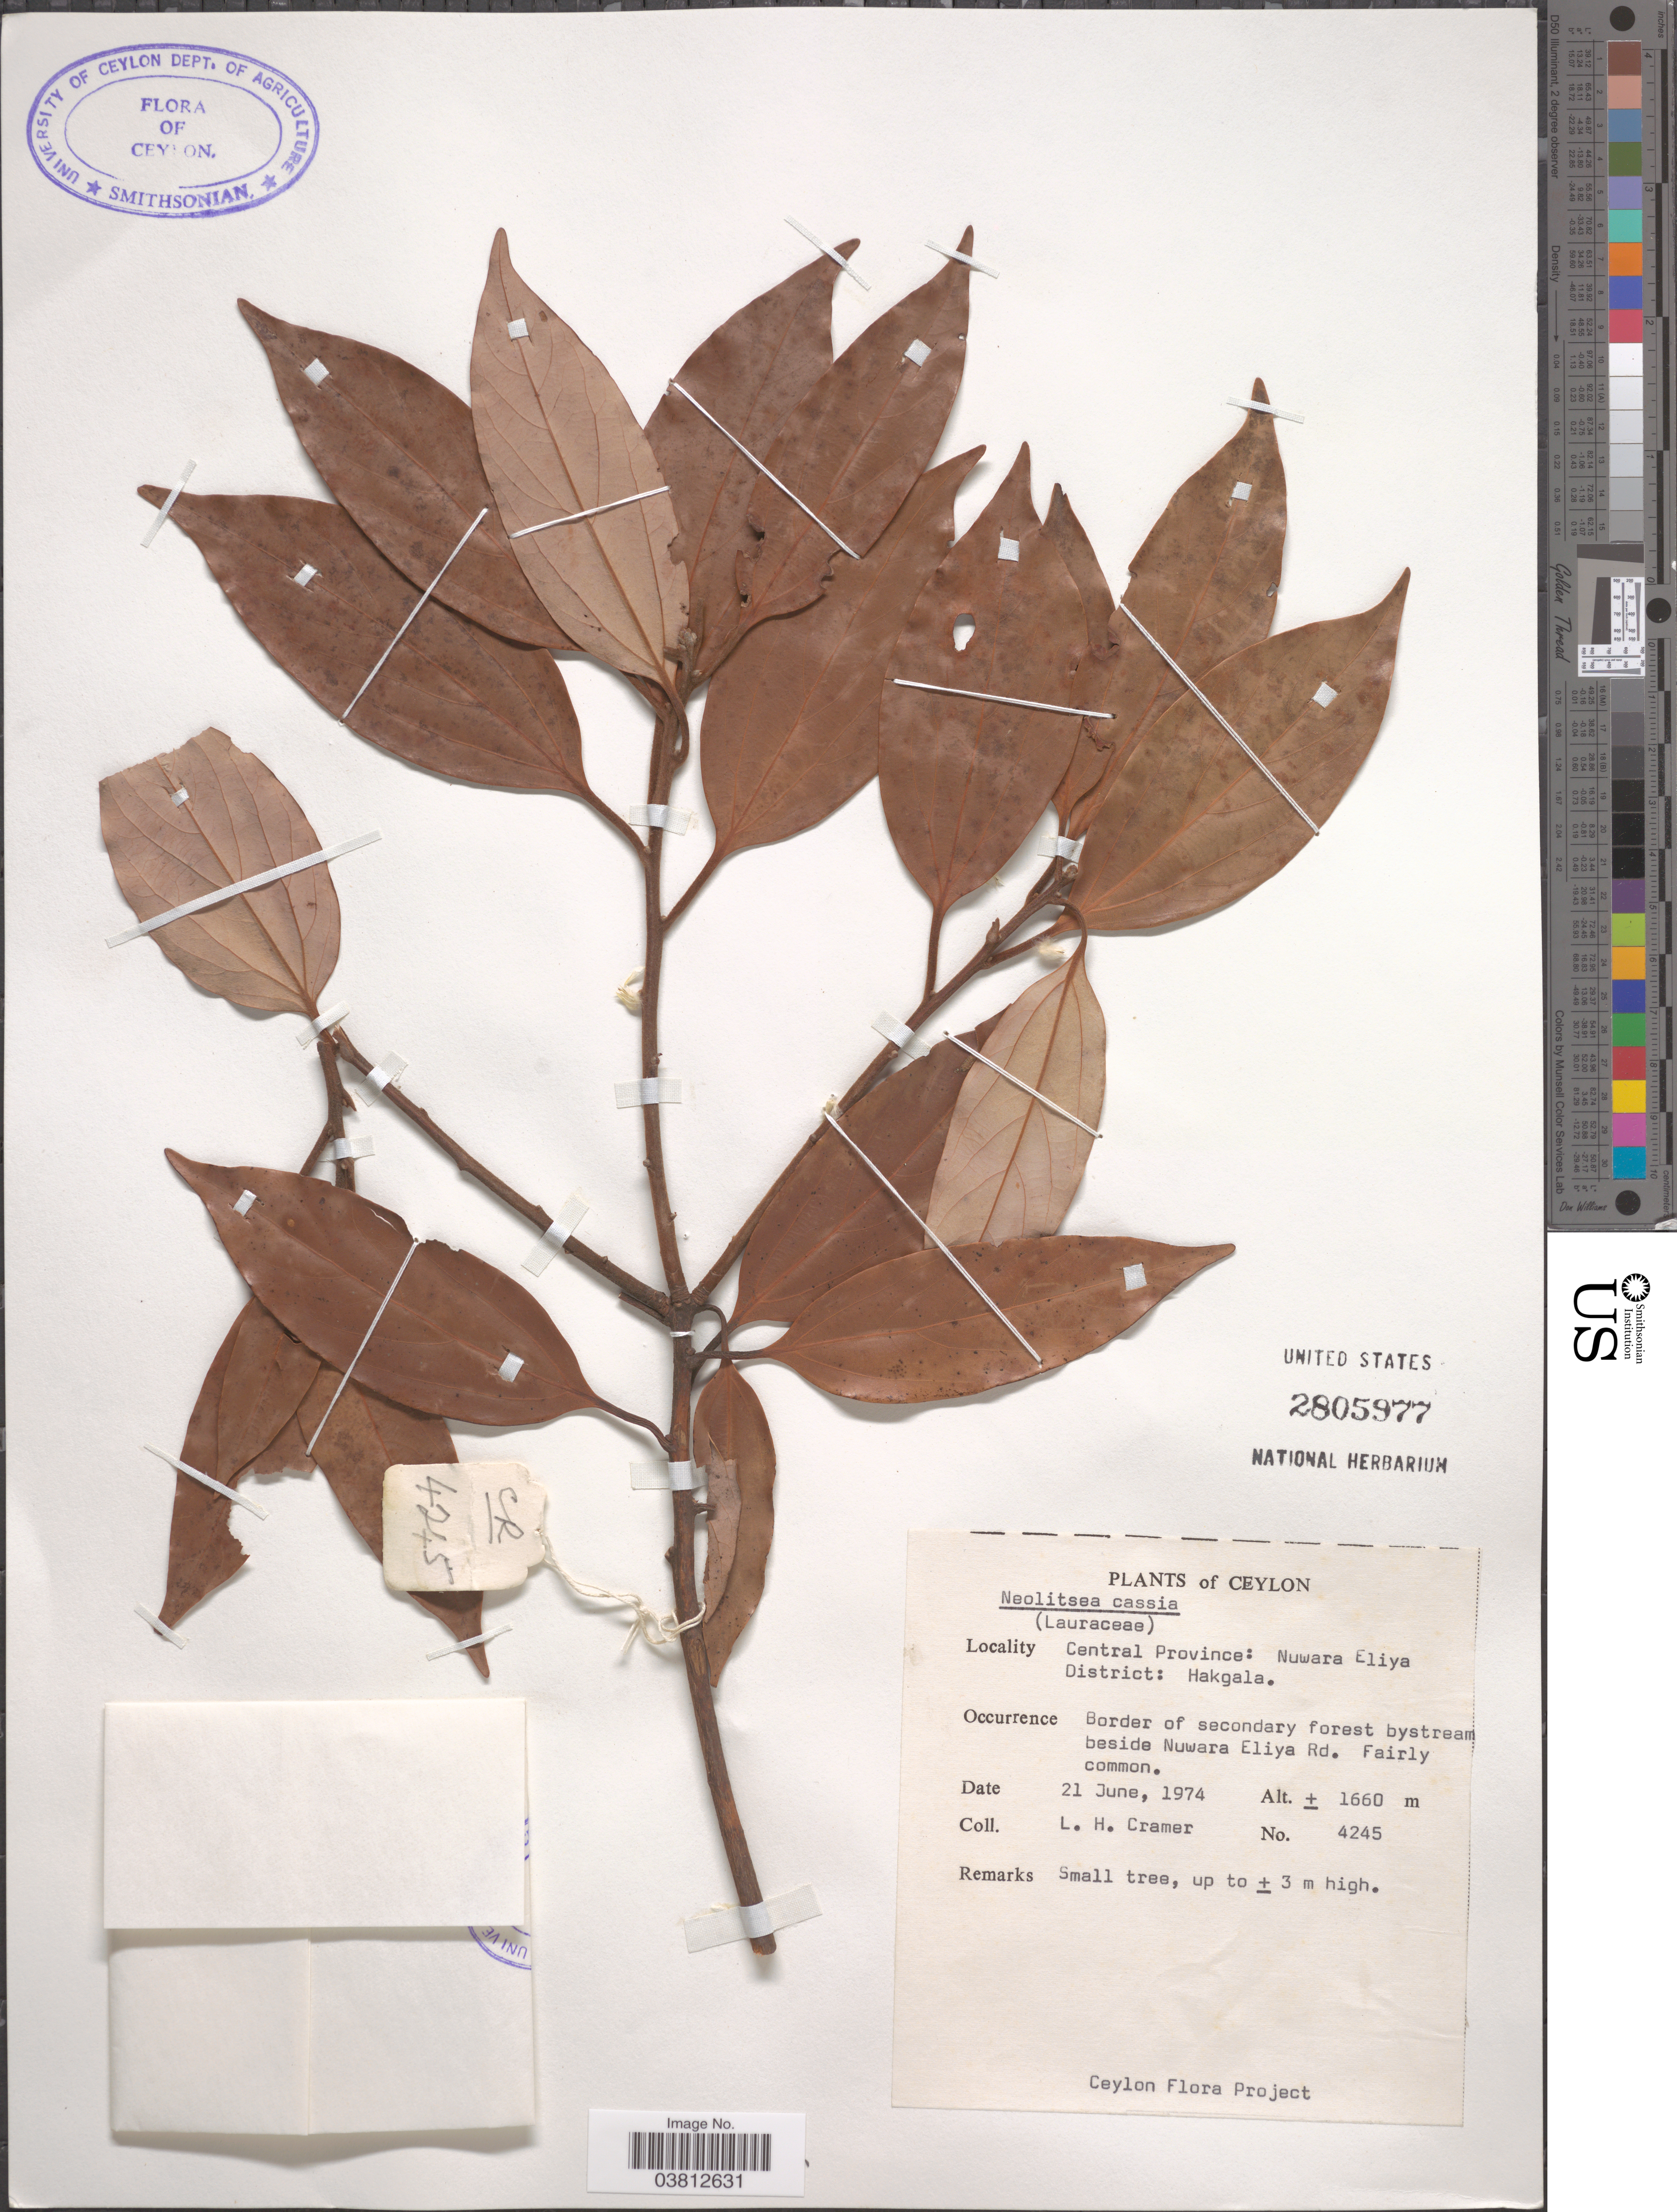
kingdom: Plantae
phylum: Tracheophyta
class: Magnoliopsida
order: Laurales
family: Lauraceae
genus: Neolitsea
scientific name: Neolitsea cassia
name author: (L.) Kosterm.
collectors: L. H. Cramer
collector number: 4245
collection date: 1974-06-21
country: Sri Lanka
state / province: Central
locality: Ceylon. Central Province: Nuwara Eliya District: Hakgala. Border of secondary forest bystream beside Nuwara Eliya Rd.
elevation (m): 1660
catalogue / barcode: US 2805977